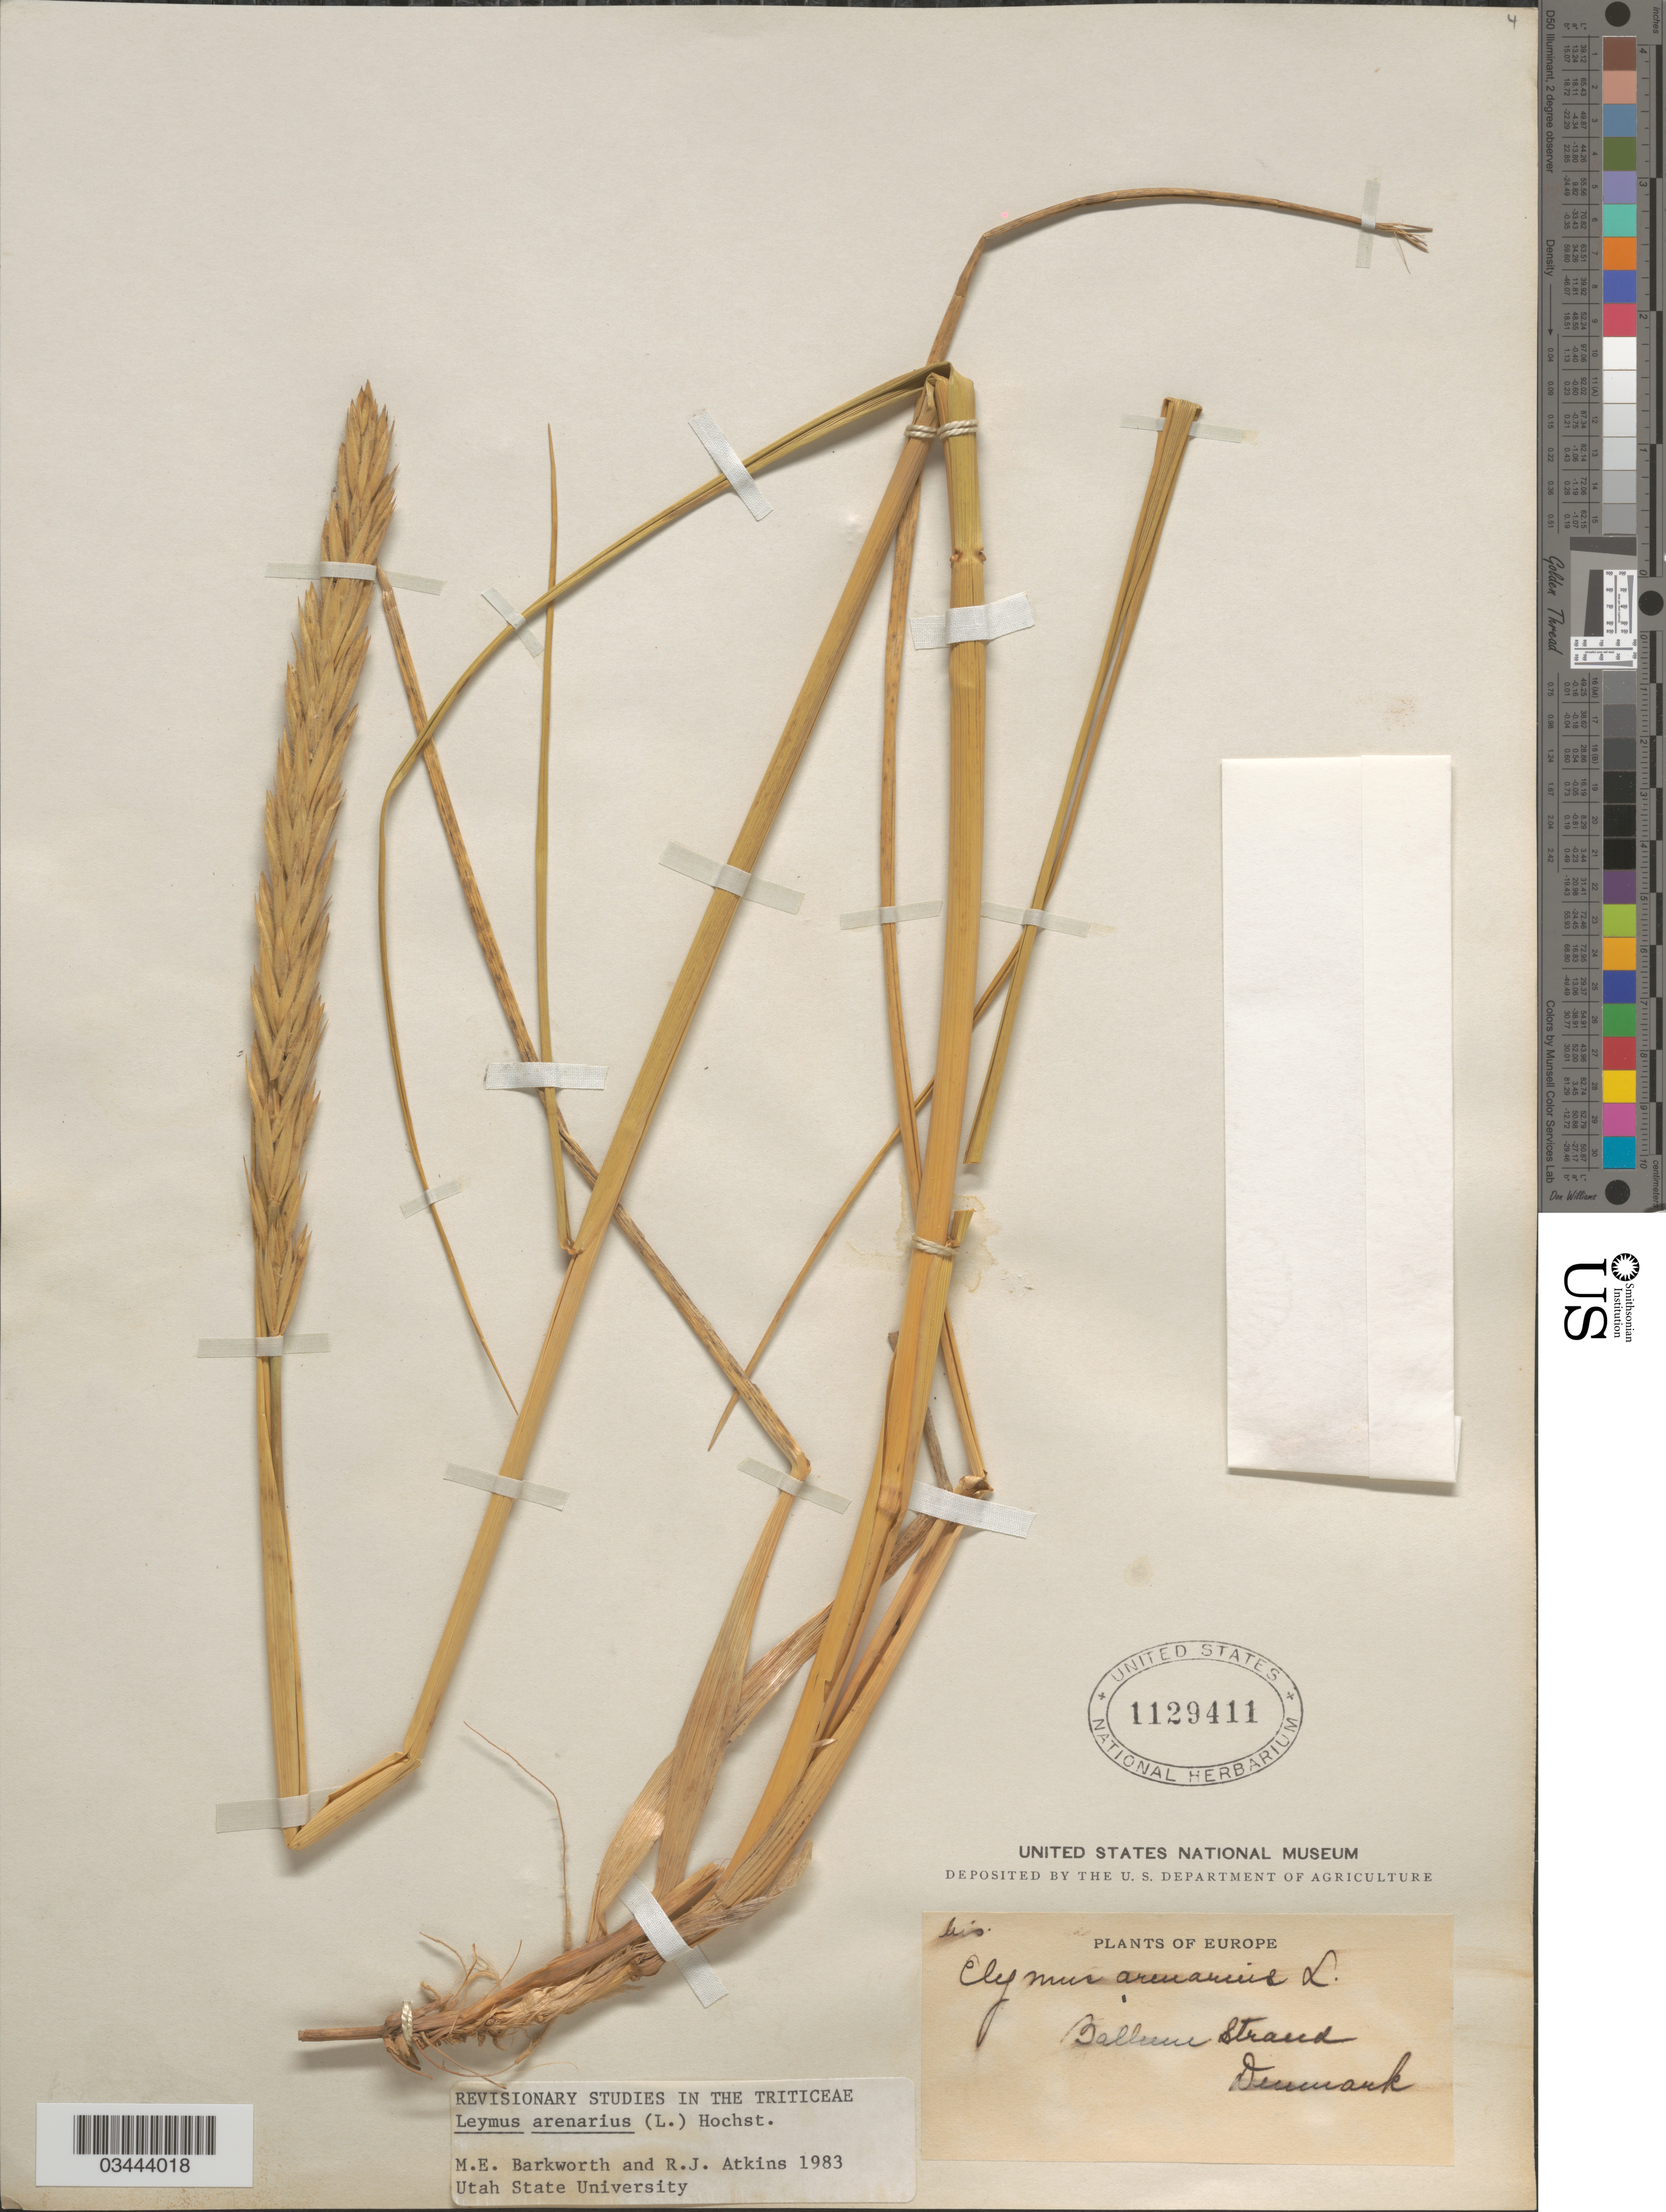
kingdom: Plantae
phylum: Tracheophyta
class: Liliopsida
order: Poales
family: Poaceae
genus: Leymus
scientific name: Leymus arenarius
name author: (L.) Hochst.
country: Denmark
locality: Ballune Strand.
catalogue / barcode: US 1129411